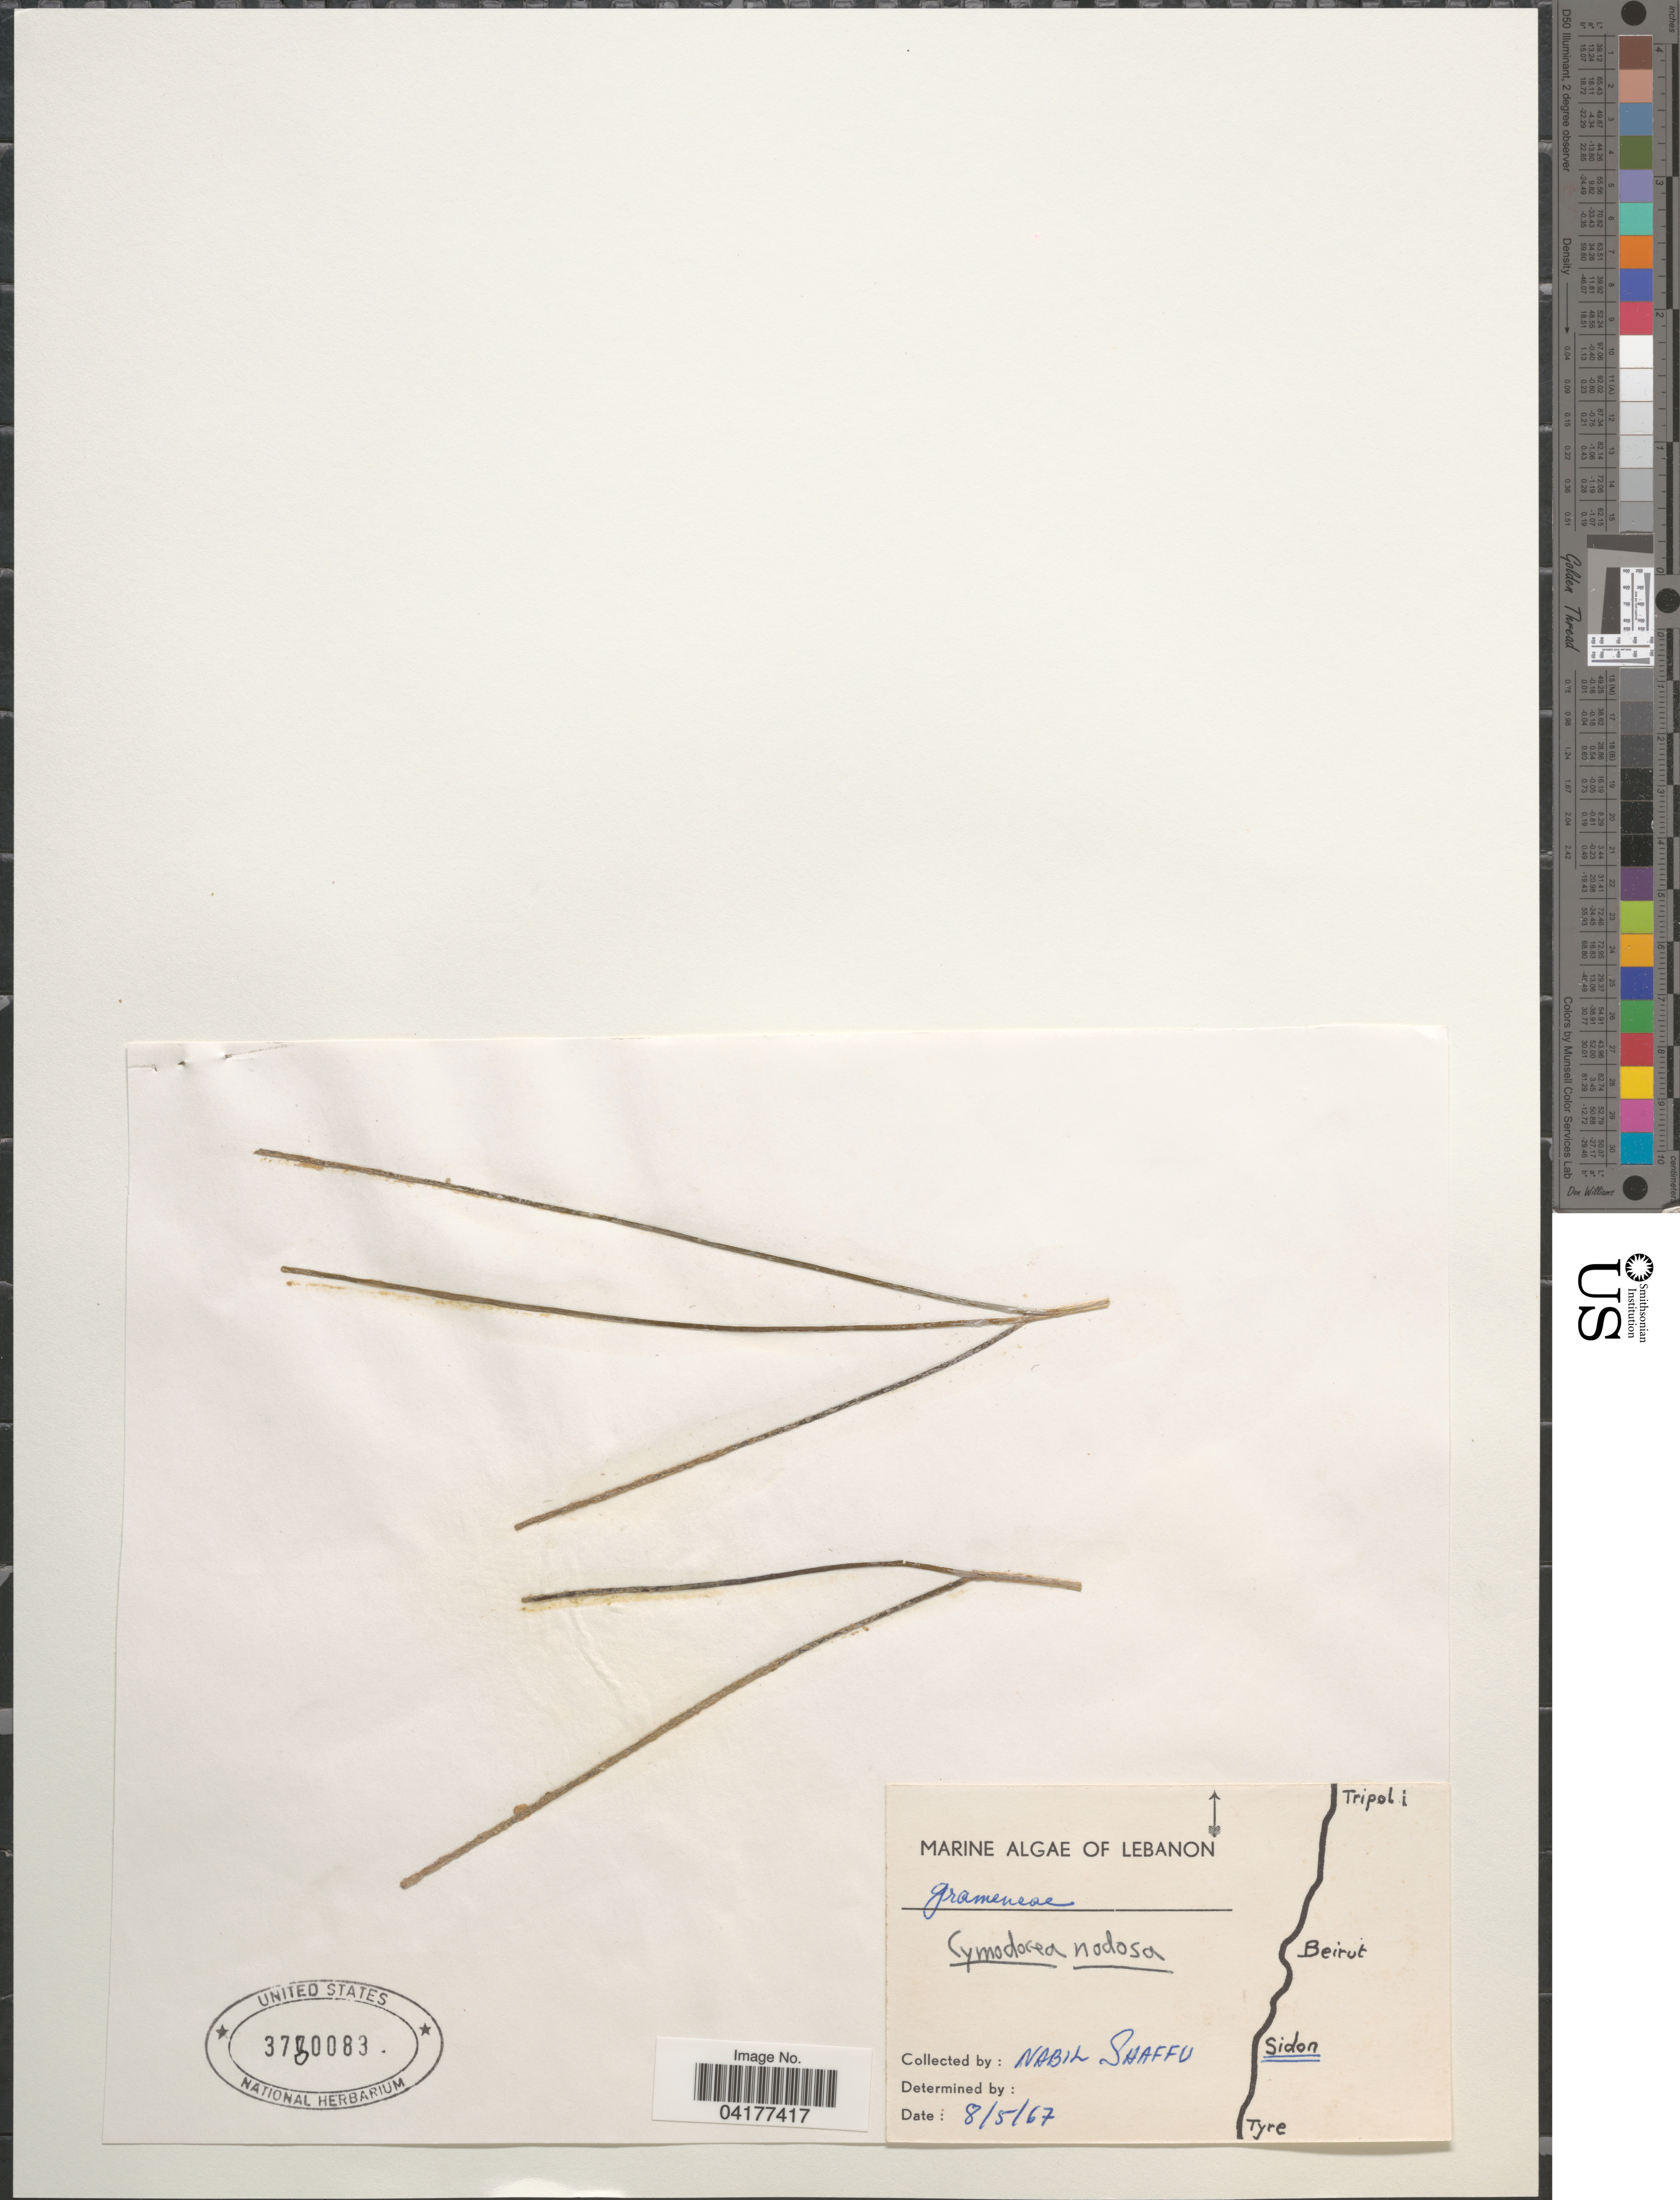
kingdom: Plantae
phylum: Tracheophyta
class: Liliopsida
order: Alismatales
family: Cymodoceaceae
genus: Cymodocea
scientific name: Cymodocea nodosa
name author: Asch.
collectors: N. Shaffu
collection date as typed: Transcribed d/m/y: 8/5/67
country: Lebanon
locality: Sidon.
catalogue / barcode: US 3780083